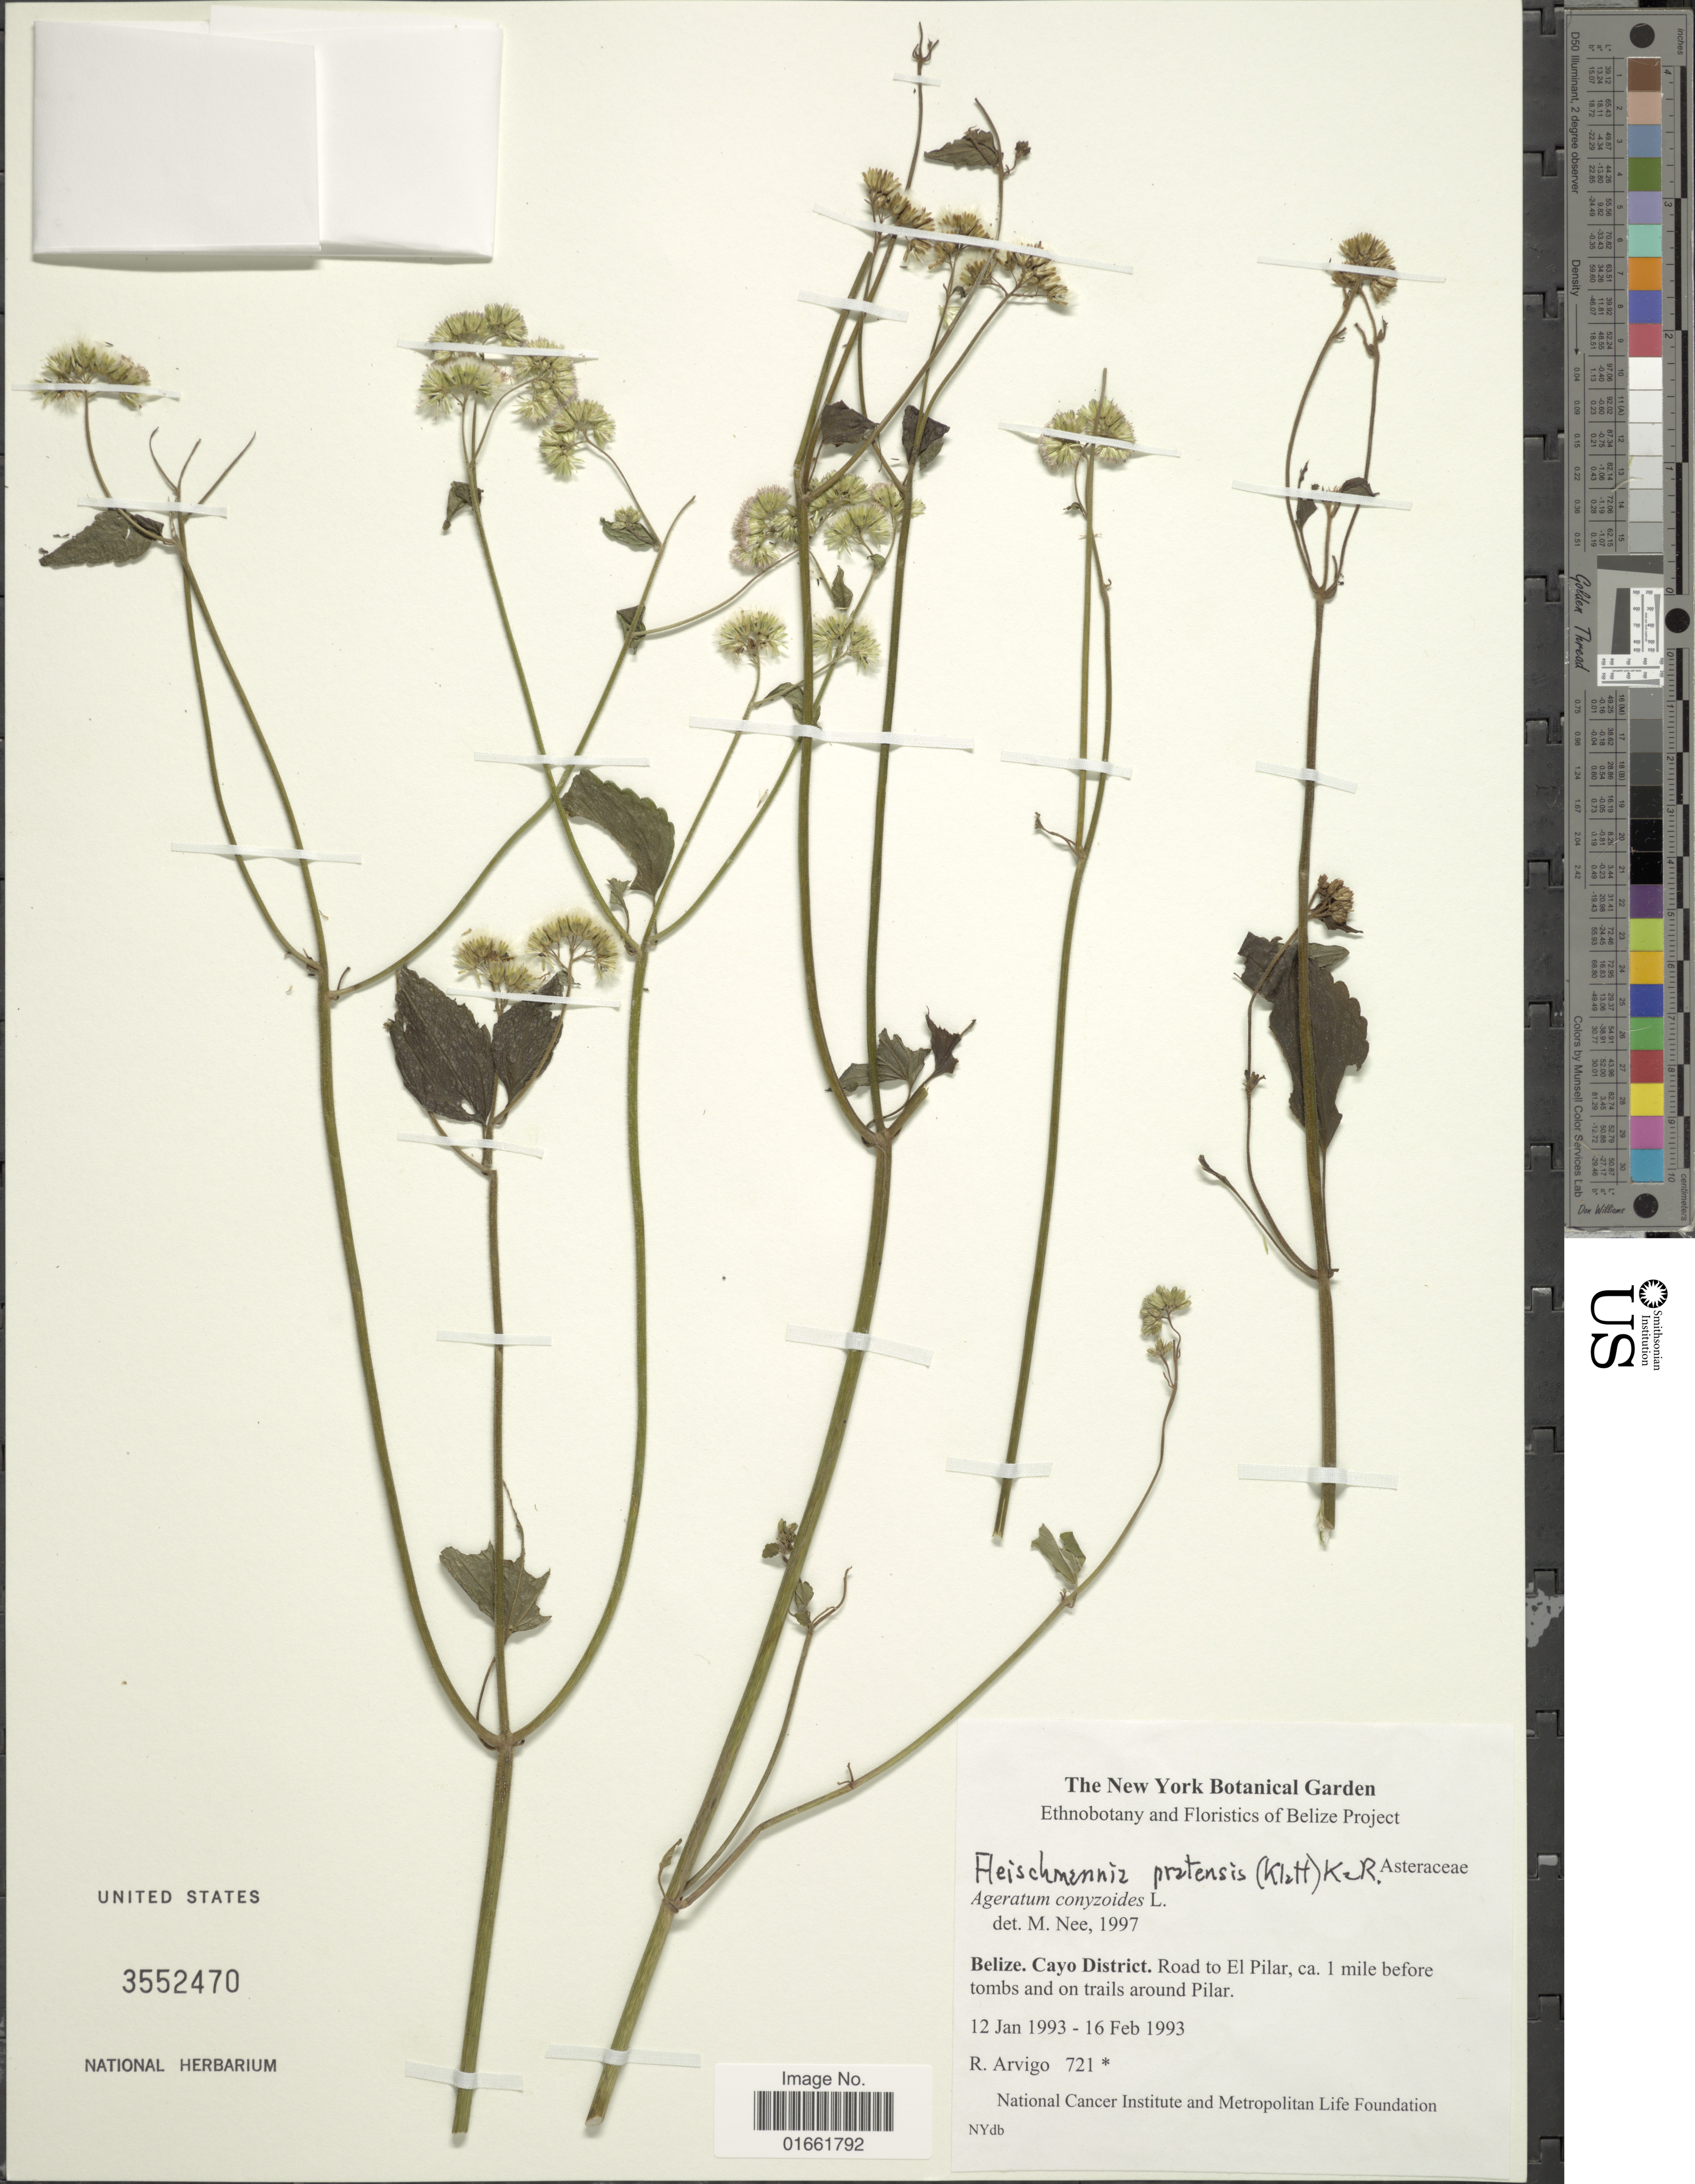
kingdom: Plantae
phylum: Tracheophyta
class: Magnoliopsida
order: Asterales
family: Asteraceae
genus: Fleischmannia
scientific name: Fleischmannia pratensis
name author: (Klatt) R.M. King & H. Rob.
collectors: R. Arvigo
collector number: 721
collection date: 1993-01-12/1993-02-16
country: Belize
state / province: Cayo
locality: Belize. Cayo District. Road to El Pilar, ca. 1 mile before tombs and on trails around Pilar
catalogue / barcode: US 3552470